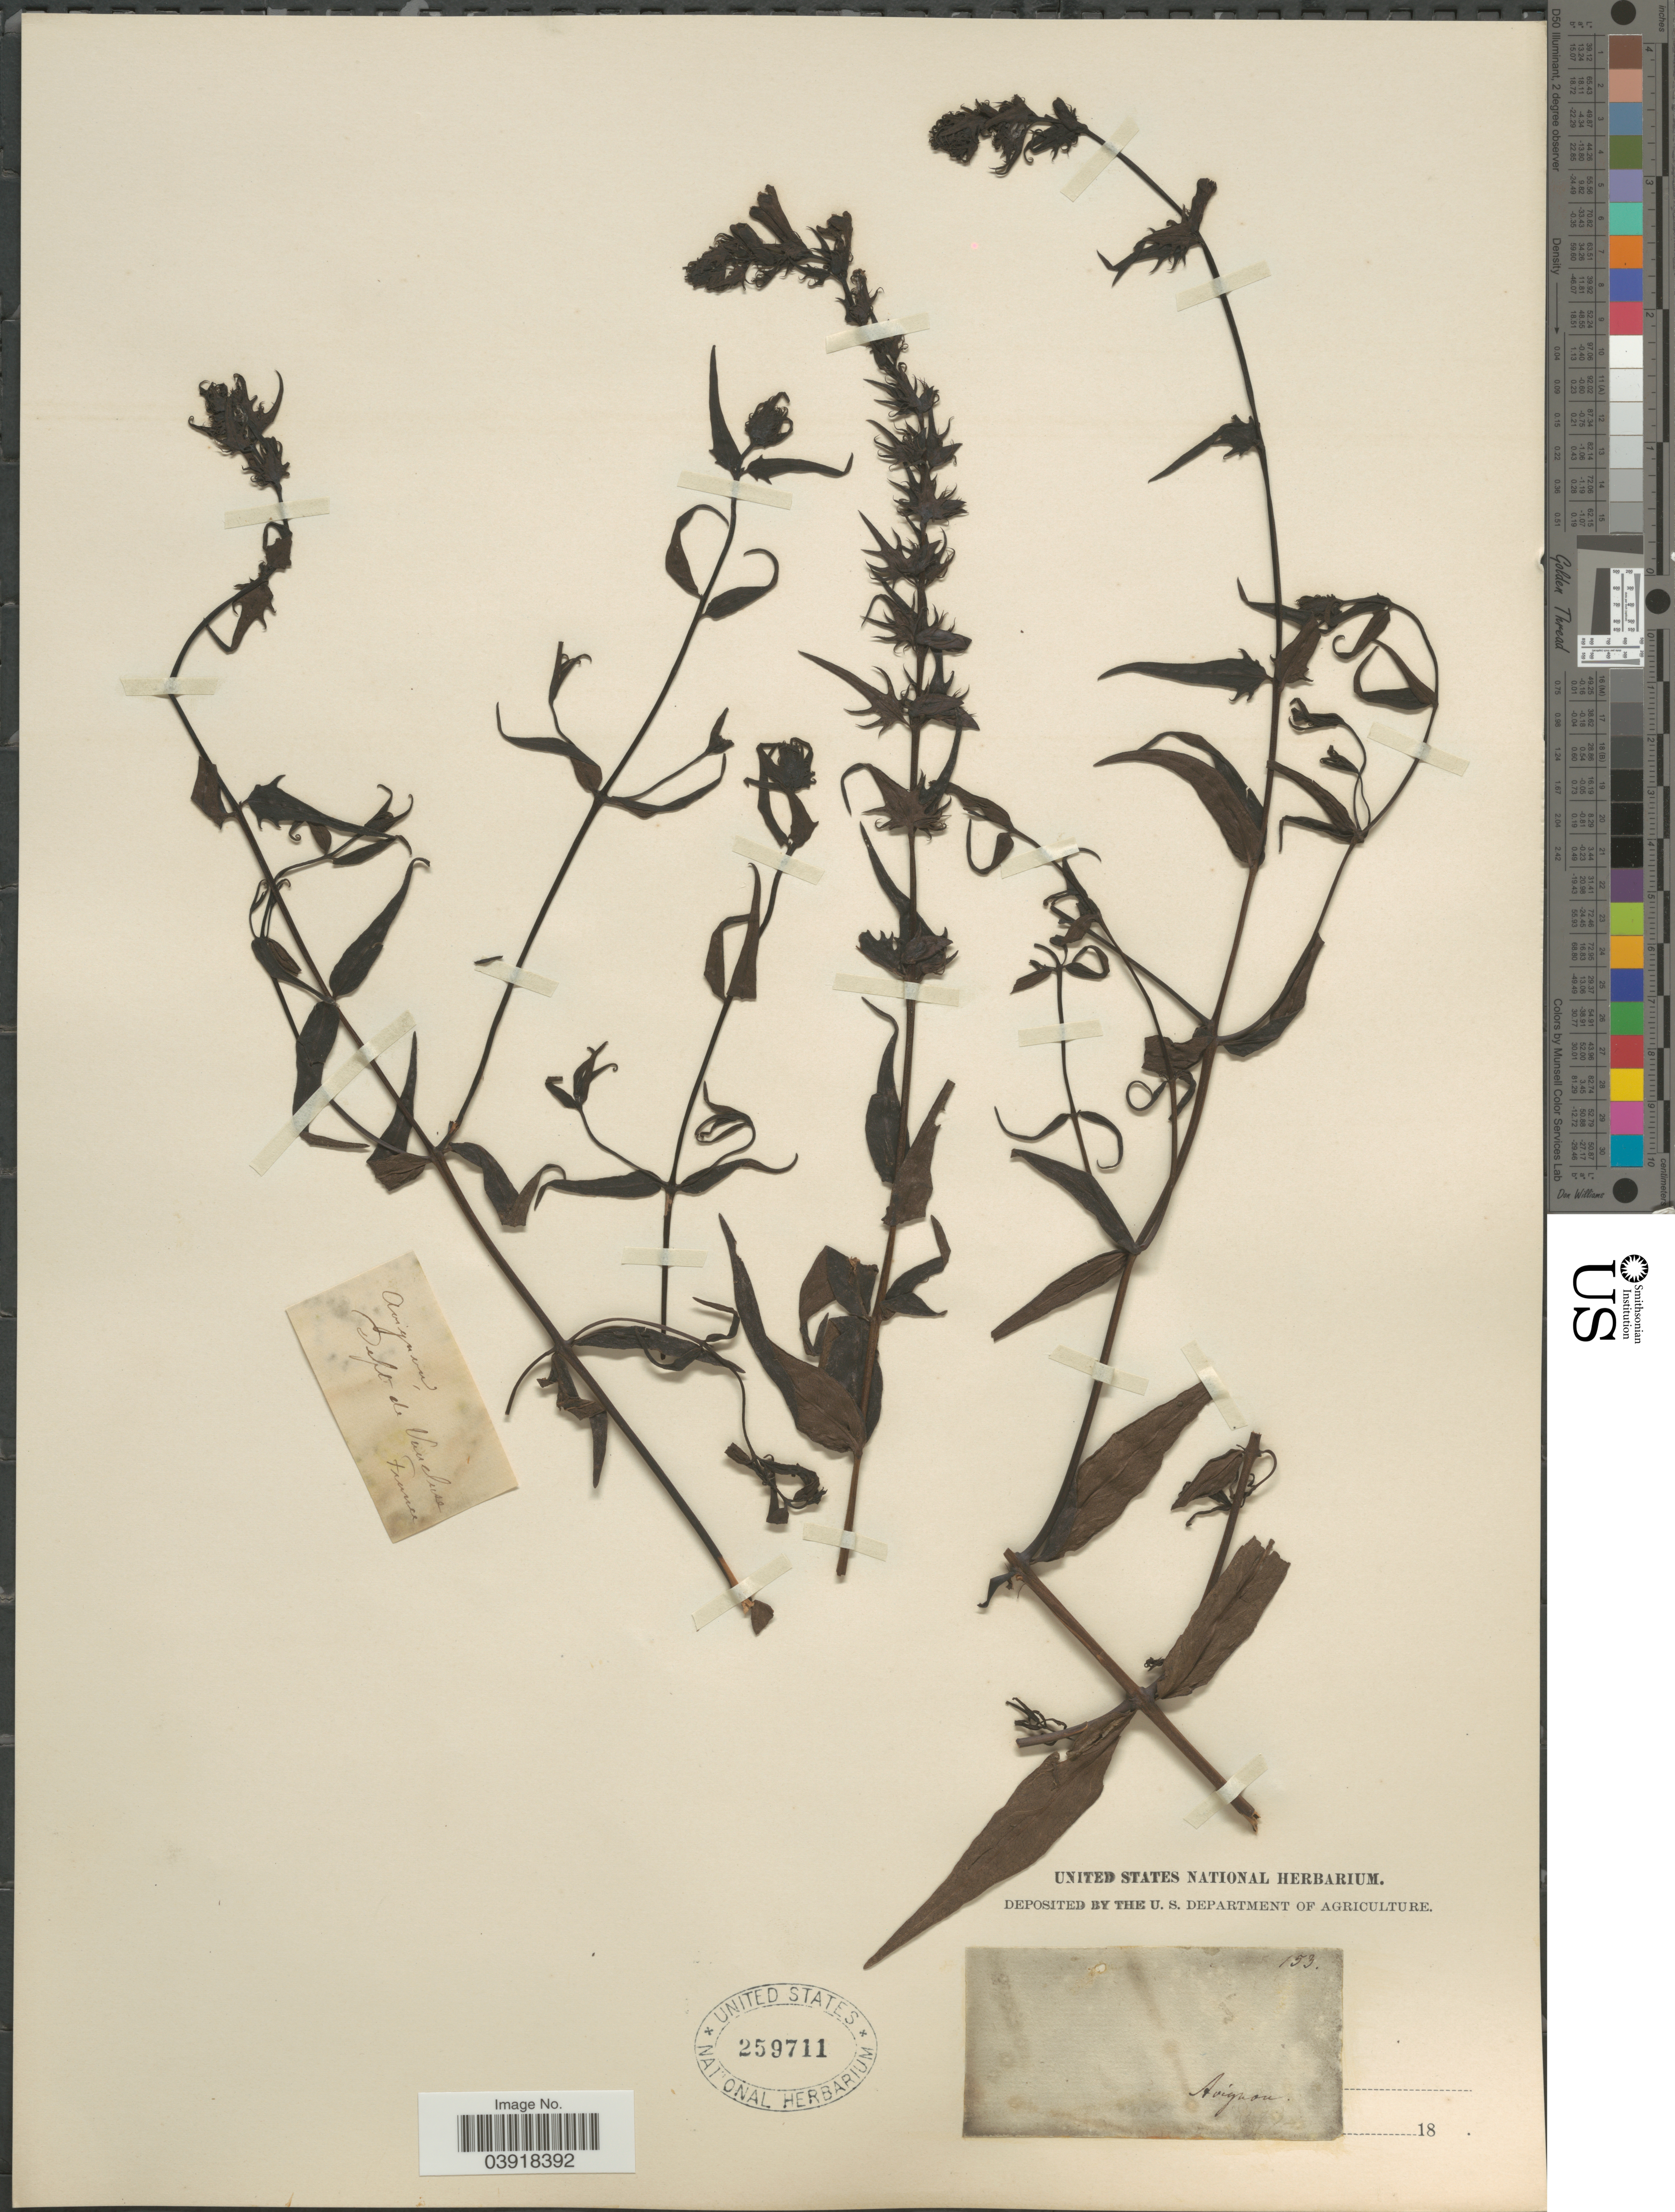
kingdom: Plantae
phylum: Tracheophyta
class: Magnoliopsida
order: Lamiales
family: Orobanchaceae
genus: Melampyrum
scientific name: Melampyrum sp.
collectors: -. Avignon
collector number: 153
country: France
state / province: Provence-Alpes-Côte d'Azur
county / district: Vaucluse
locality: Dept de Vaucluse.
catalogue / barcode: US 259711